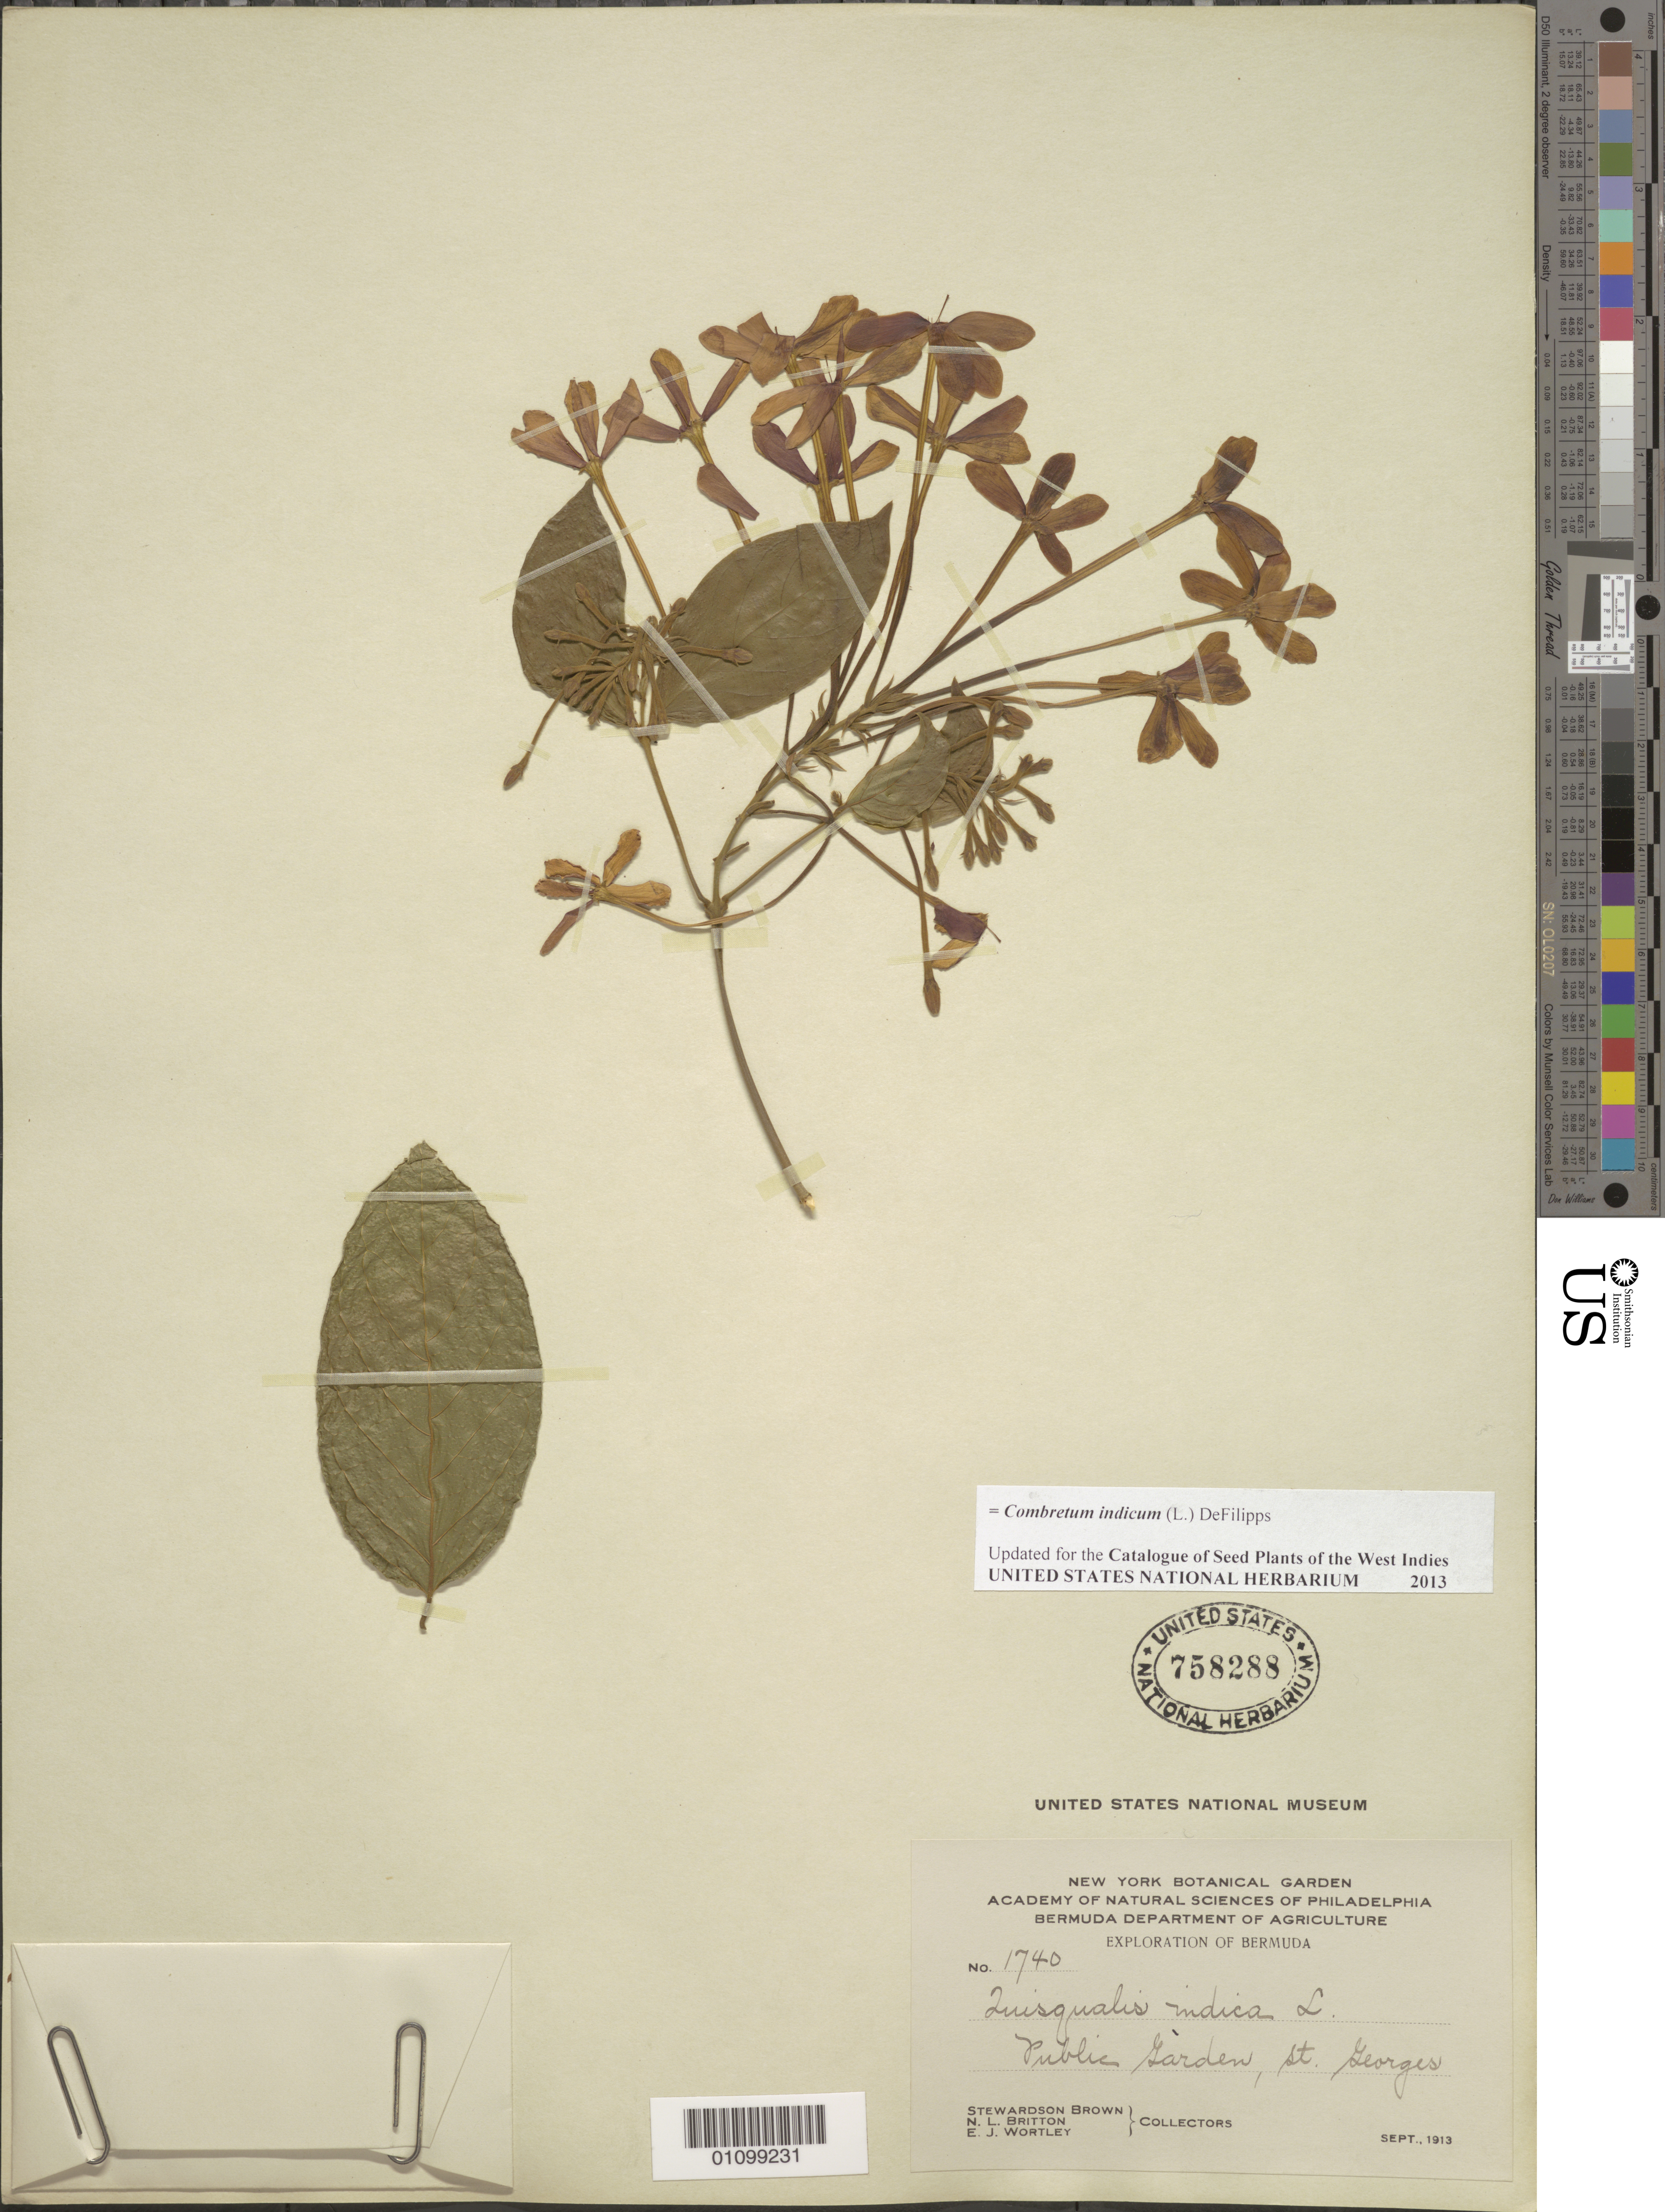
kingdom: Plantae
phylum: Tracheophyta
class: Magnoliopsida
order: Myrtales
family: Combretaceae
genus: Combretum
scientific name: Combretum indicum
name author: (L.) DeFilipps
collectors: S. Brown, N. Britton & E. Wortley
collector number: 1740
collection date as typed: Sep 1913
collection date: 1913-09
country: Bermuda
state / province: St. George's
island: Bermuda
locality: Publioc Garden.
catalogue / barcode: US 758288